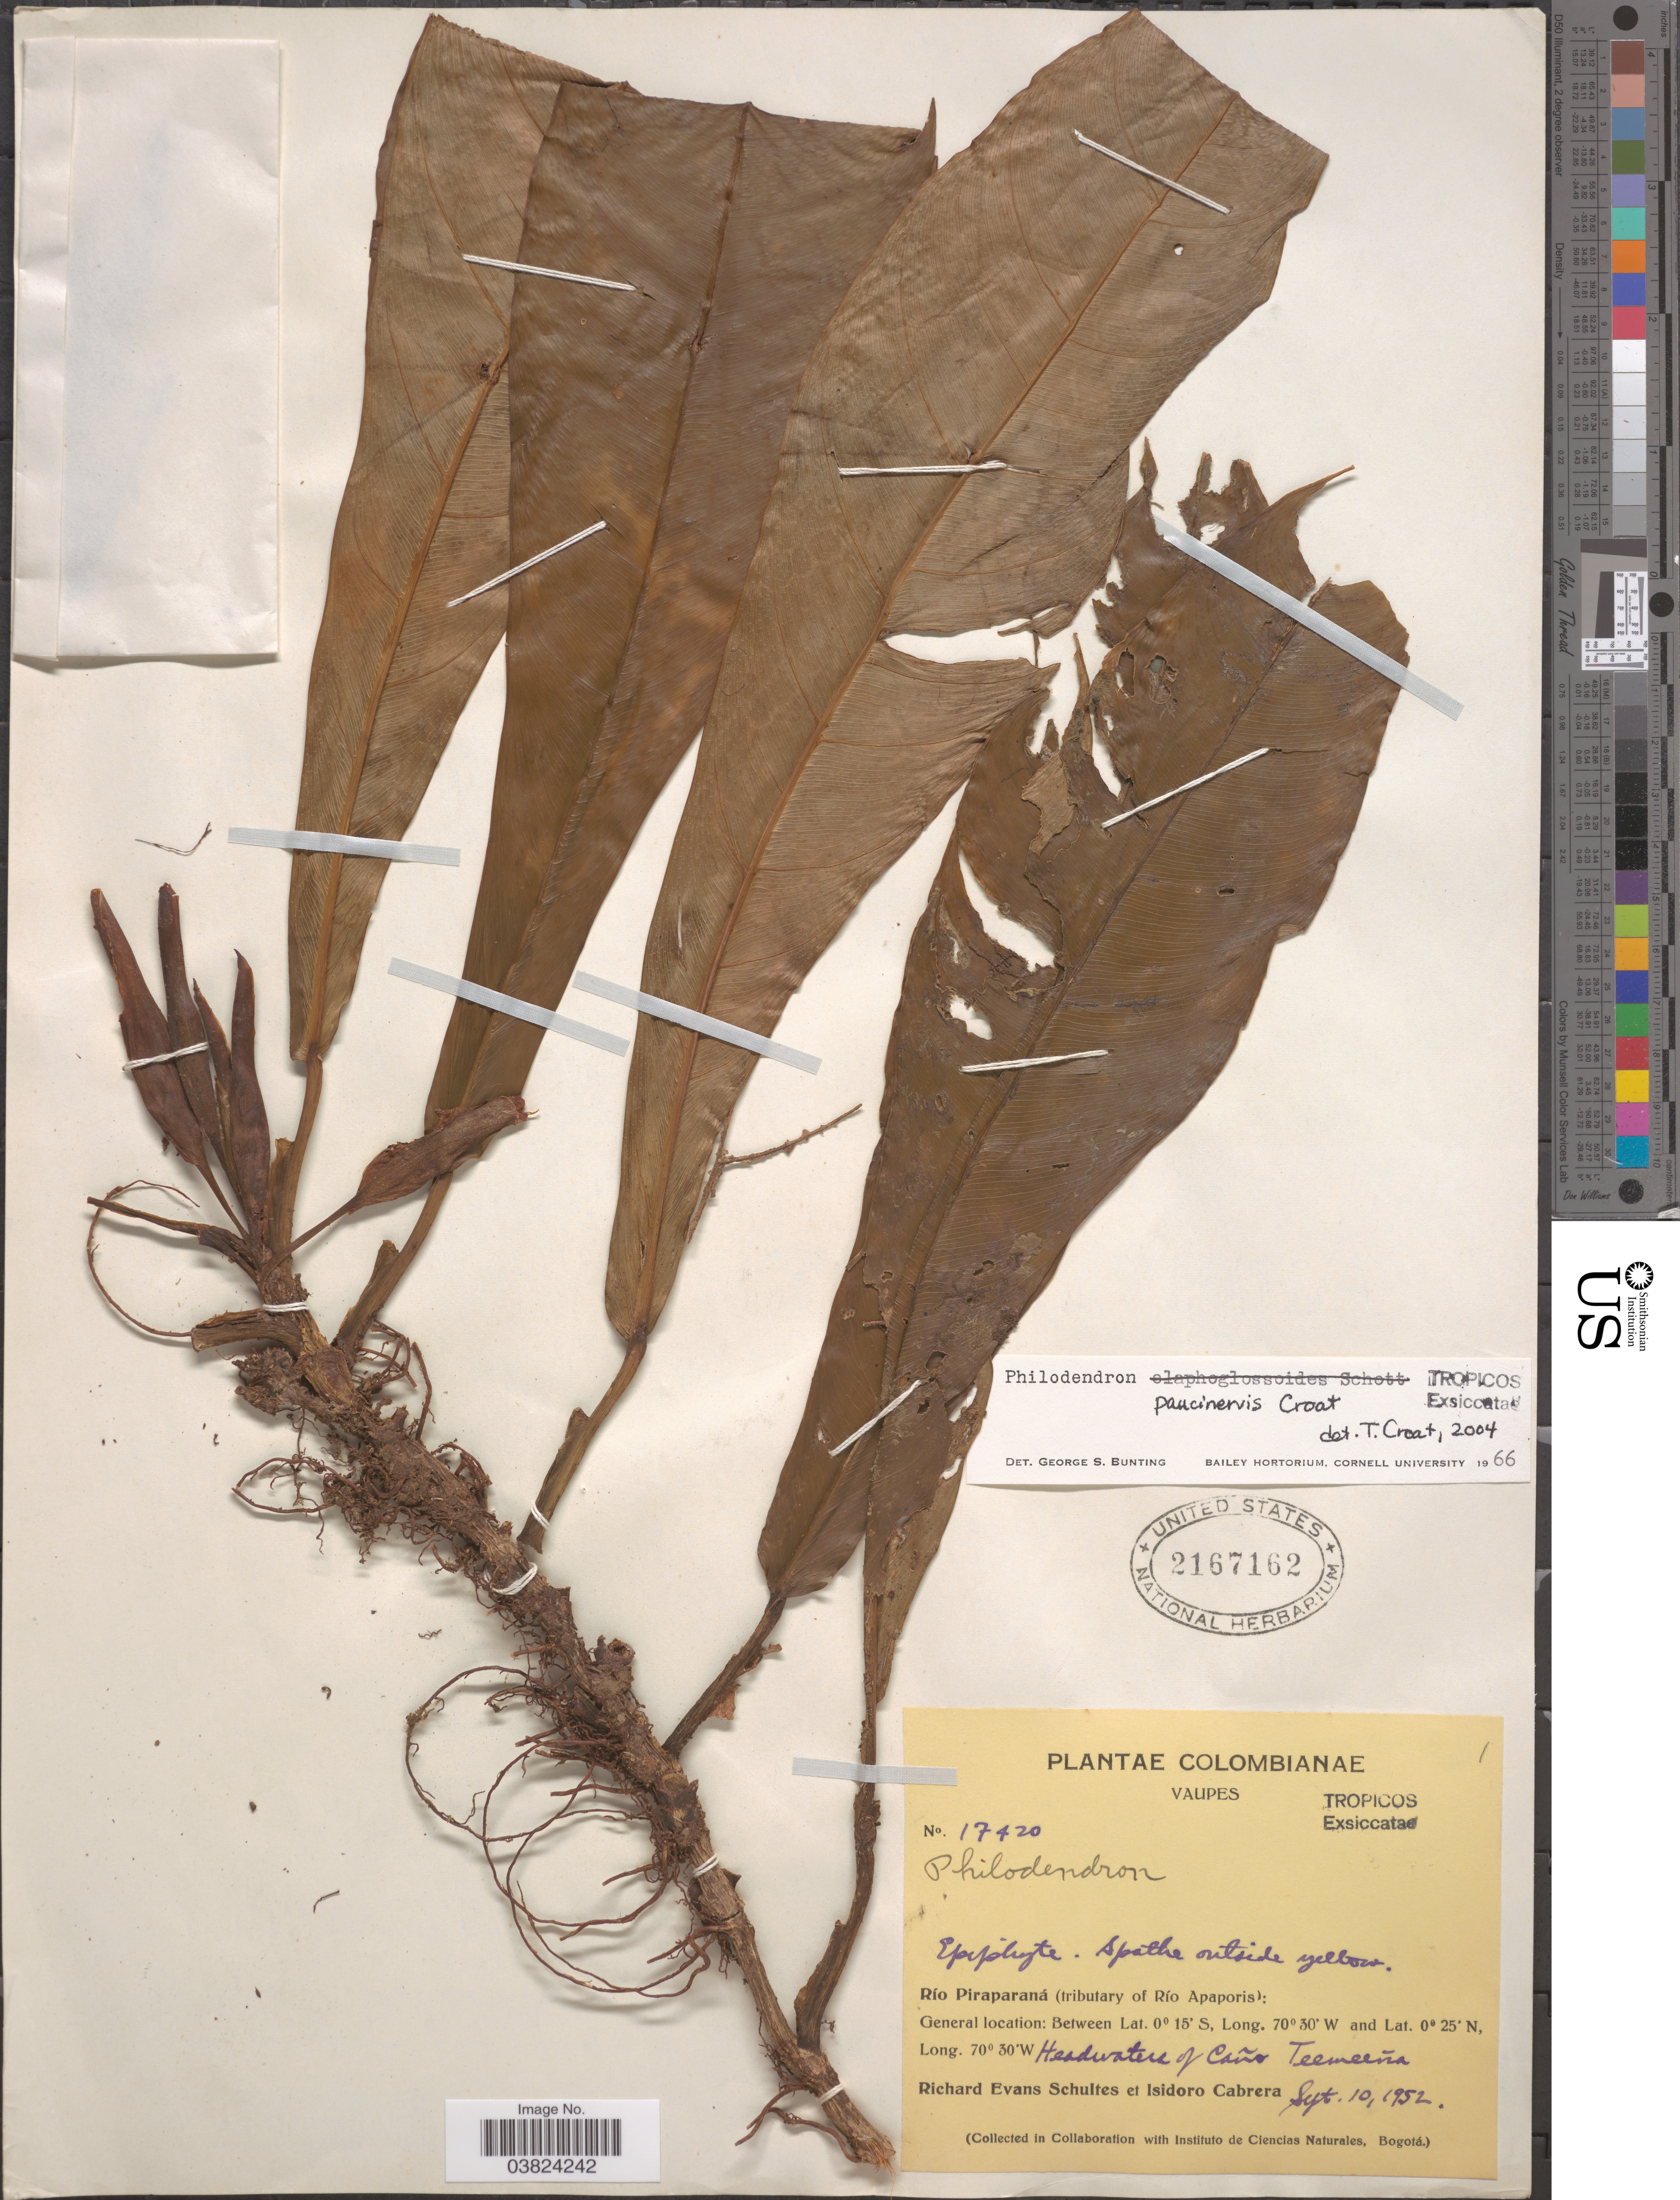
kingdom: Plantae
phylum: Tracheophyta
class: Liliopsida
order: Alismatales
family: Araceae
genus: Philodendron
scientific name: Philodendron paucinervium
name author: Croat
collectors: R. E. Schultes & I. Cabrera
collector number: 17420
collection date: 1952-09-10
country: Colombia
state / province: Vaupés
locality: Río Piraparaná (tributary of Río Apaporis). Headwaters of Caño Teemeeña.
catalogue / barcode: US 2167162